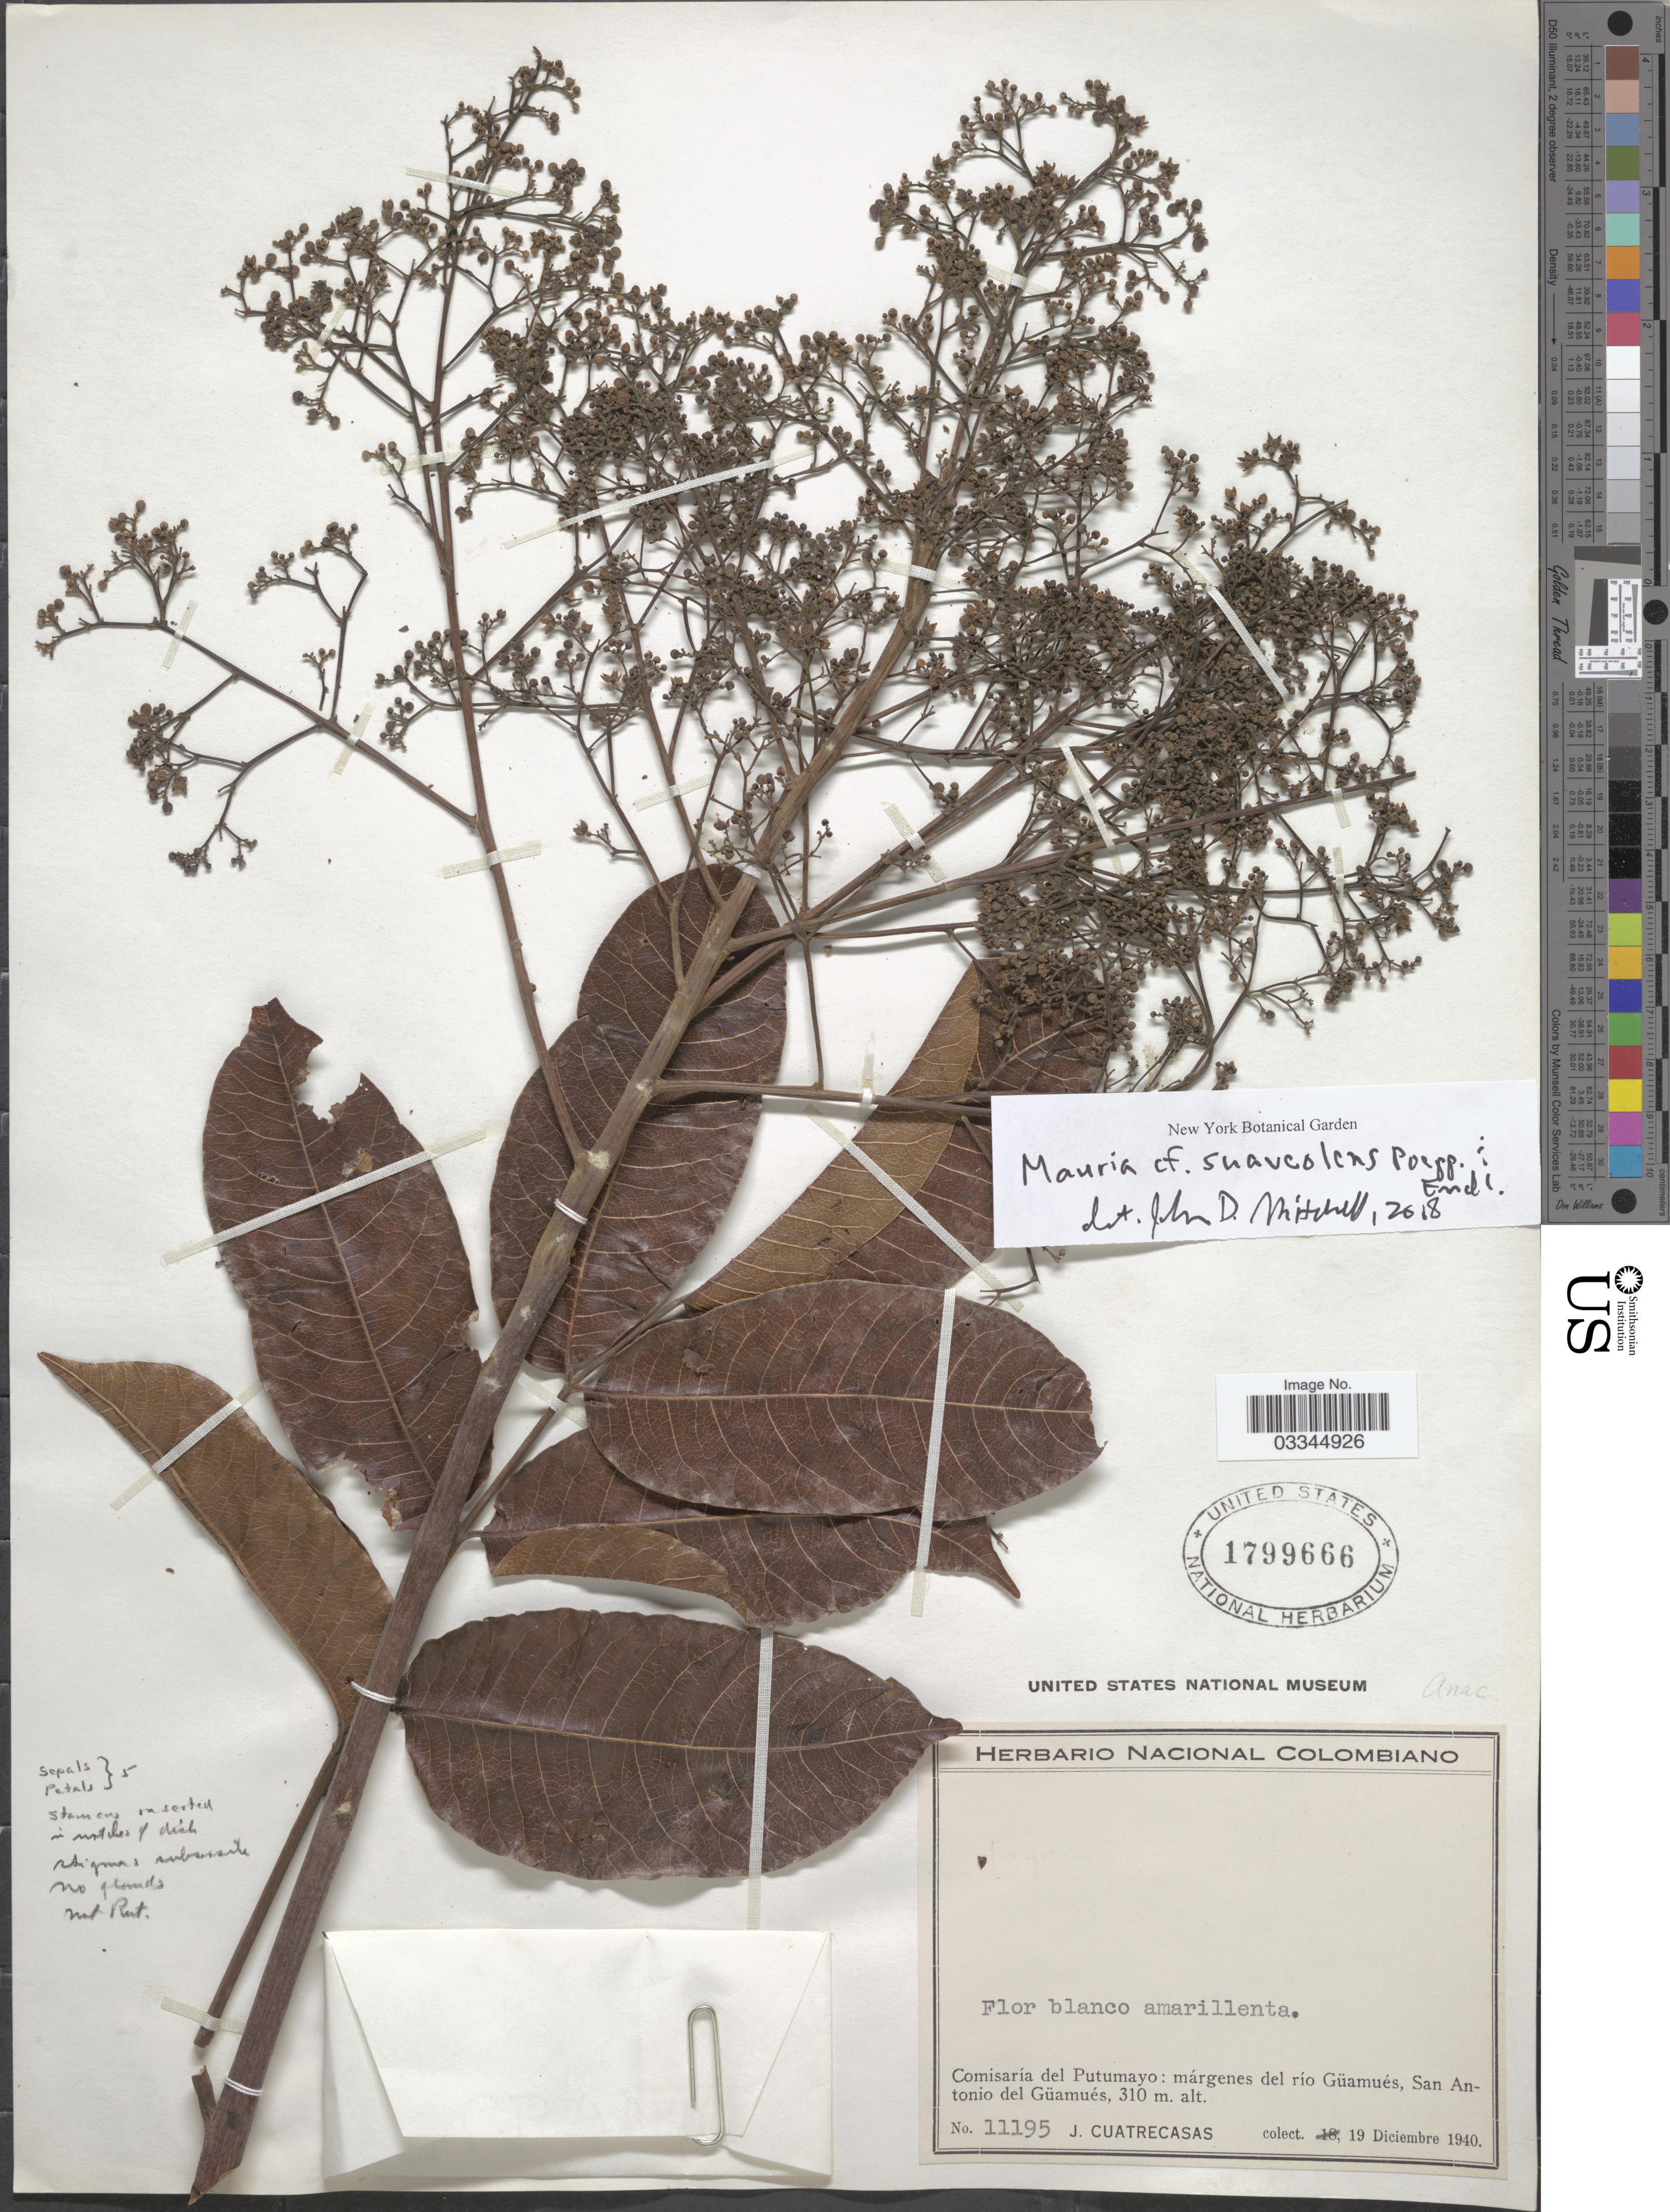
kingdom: Plantae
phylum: Tracheophyta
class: Magnoliopsida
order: Sapindales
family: Anacardiaceae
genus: Mauria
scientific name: Mauria suaveolens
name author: Poepp.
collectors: J. Cuatrecasas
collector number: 11195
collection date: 1940-12-19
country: Colombia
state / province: Putumayo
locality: Comisaría del Putumayo: márgenes del río Güamués, San Antonio del Güamués.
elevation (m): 310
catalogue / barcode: US 1799666